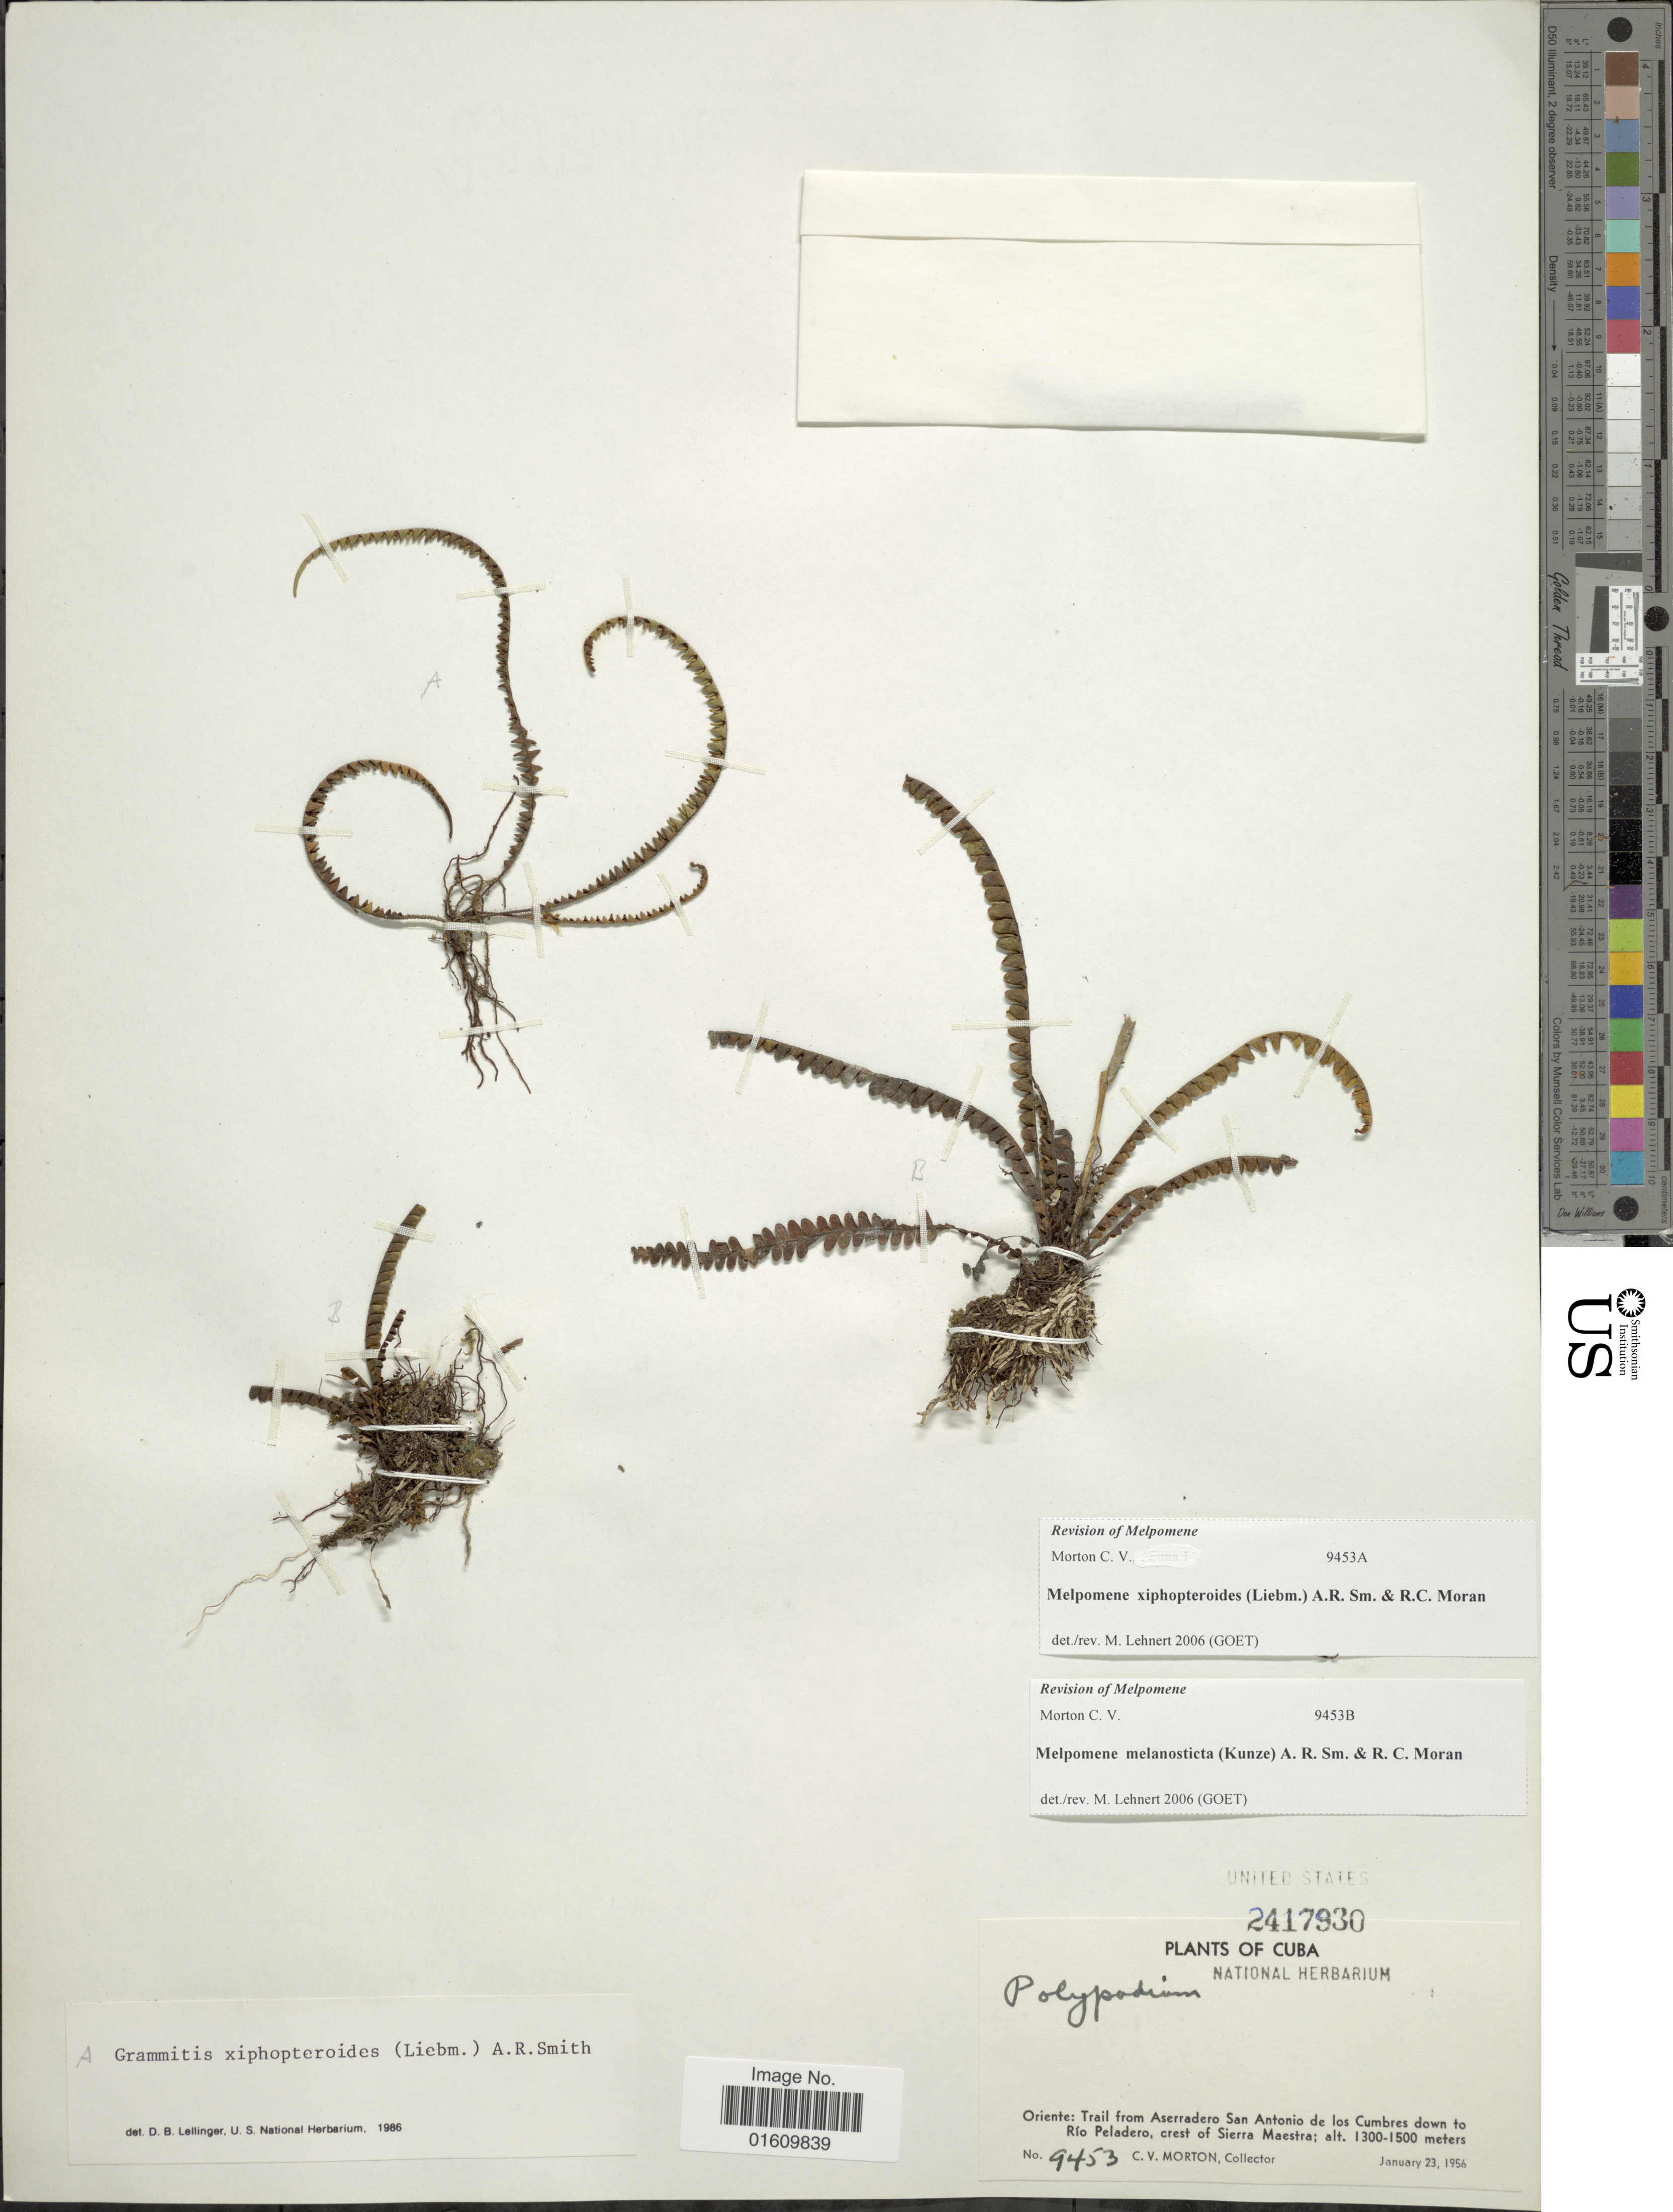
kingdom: Plantae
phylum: Tracheophyta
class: Polypodiopsida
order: Polypodiales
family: Polypodiaceae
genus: Melpomene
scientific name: Melpomene xiphopteroides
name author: (Liebm.) A.R. Sm. & R.C. Moran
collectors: C. V. Morton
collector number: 9453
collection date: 1956-01-23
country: Cuba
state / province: Oriente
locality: Trail from Asseradero San Antonio de los Cumbres down to Rio Peladero, crest of Sierra Maestra.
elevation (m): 1300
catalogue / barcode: US 2417930